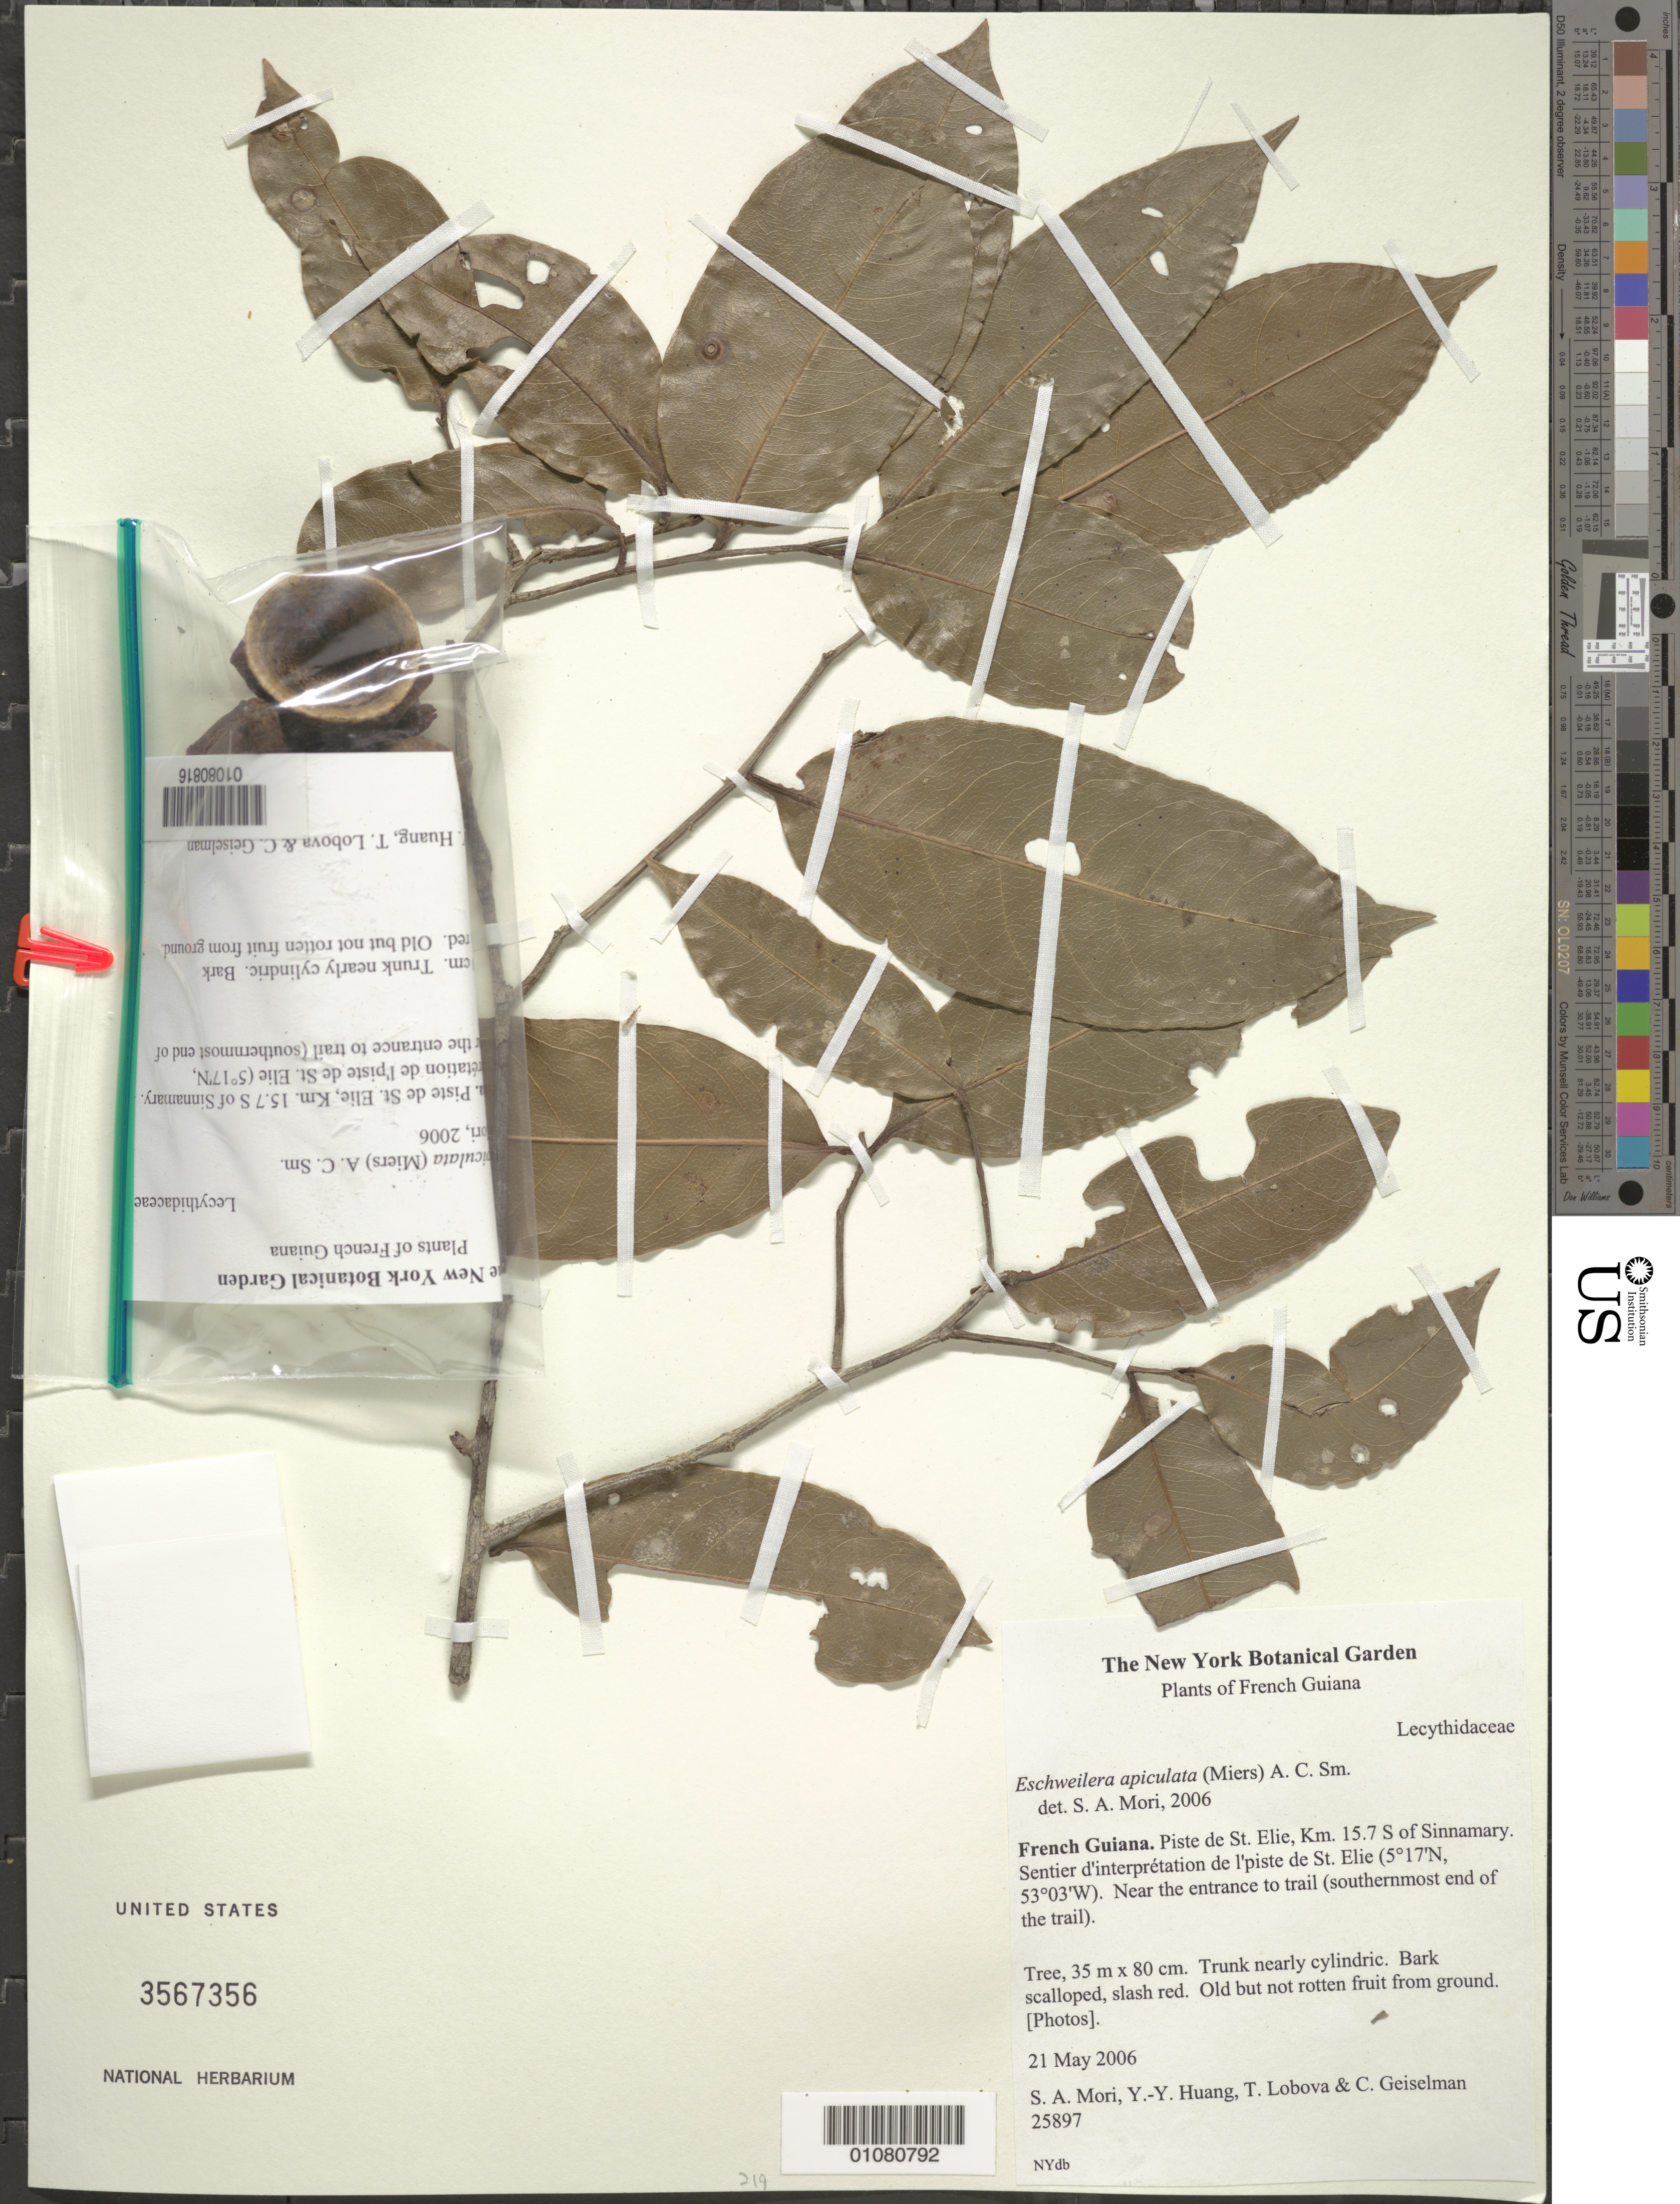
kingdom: Plantae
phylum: Tracheophyta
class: Magnoliopsida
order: Ericales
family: Lecythidaceae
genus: Eschweilera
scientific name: Eschweilera apiculata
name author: (Miers) A.C. Sm.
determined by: Mori, Scott A.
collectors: S. Mori, Y. Huang, T. Lobova & C. Geiselman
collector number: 25897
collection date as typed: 21-May-06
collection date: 2006-05-21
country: French Guiana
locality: Piste de St. Elie, Km. 15.7 S of Sinnamary. Sentier d'interpretation de la piste de St. Elie, near the entrance to trail (southernmost end of the trail)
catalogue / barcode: US 3567356